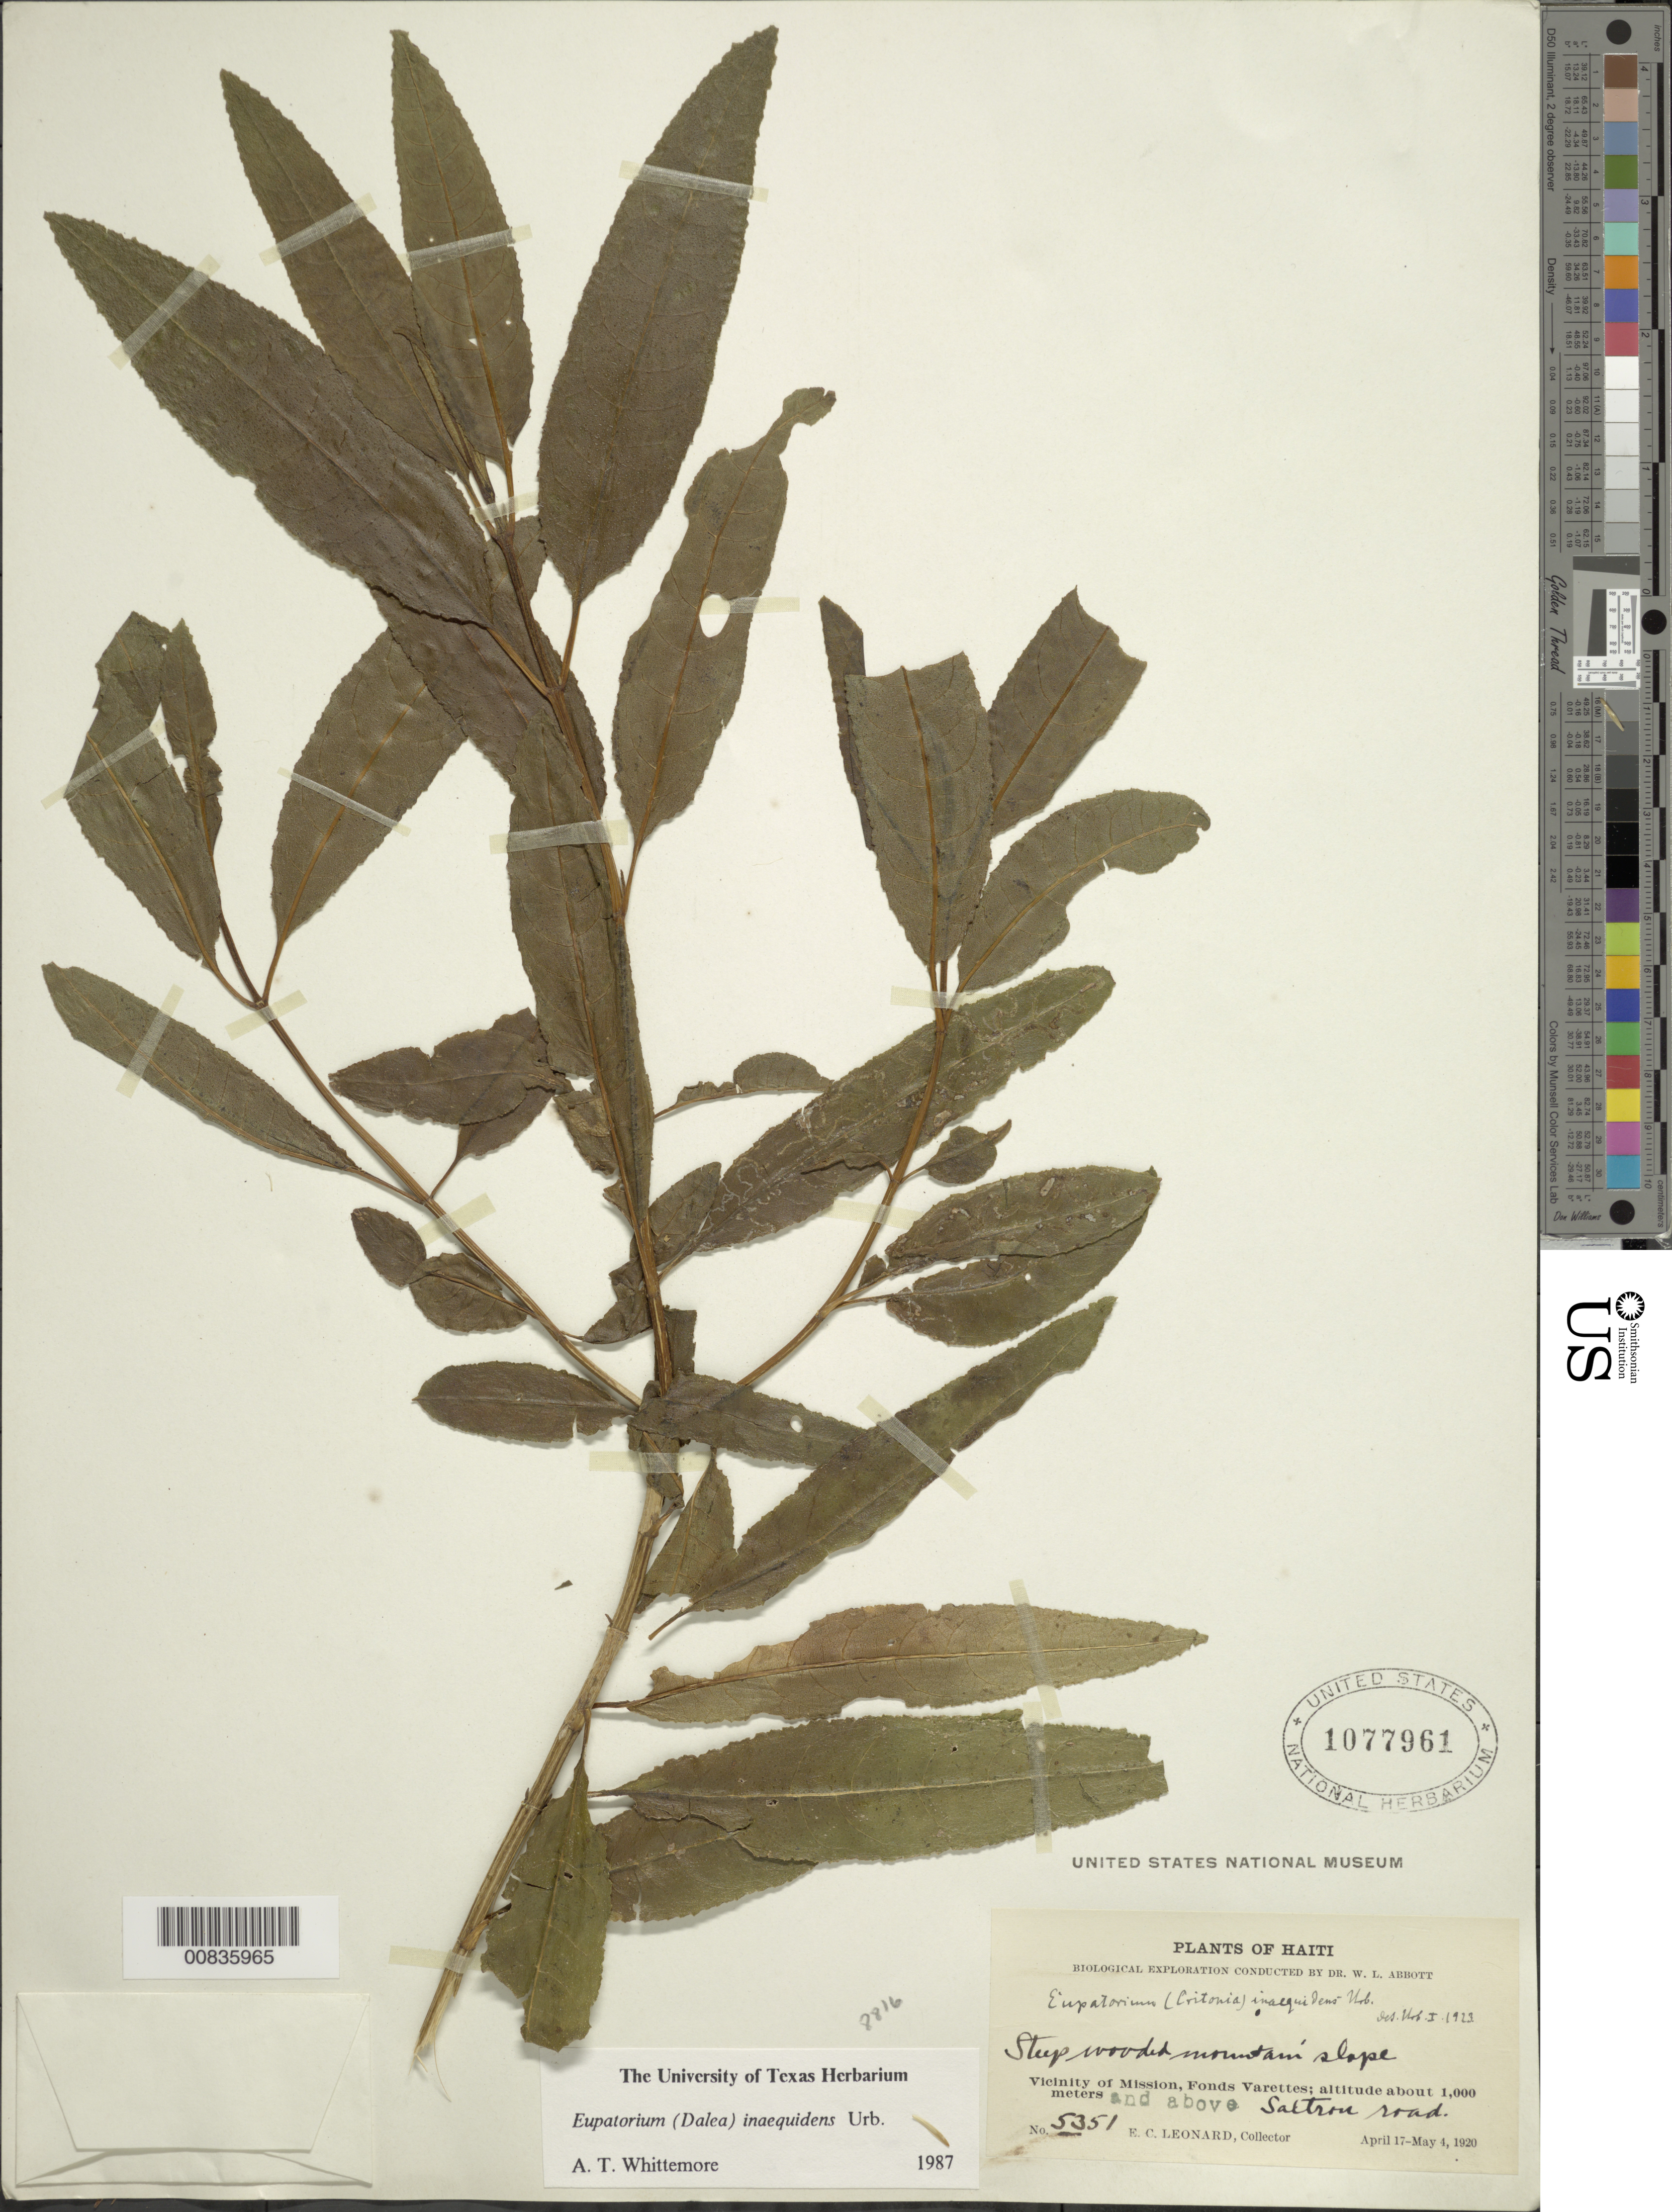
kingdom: Plantae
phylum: Tracheophyta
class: Magnoliopsida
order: Asterales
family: Asteraceae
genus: Critonia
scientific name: Critonia inaequidens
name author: (Urb.) R.M. King & H. Rob.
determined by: Whittemore, A. T.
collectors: E. C. Leonard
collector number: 5351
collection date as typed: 17 Apr 1920 to 04 May 1920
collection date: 1920-04-17/1920-05-04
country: Haiti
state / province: Ouest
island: Hispaniola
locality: Vicinity of Mission, Fond Verrettes, Saltrou Road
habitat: Steep wooded mountain slope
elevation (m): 1000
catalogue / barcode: US 1077961